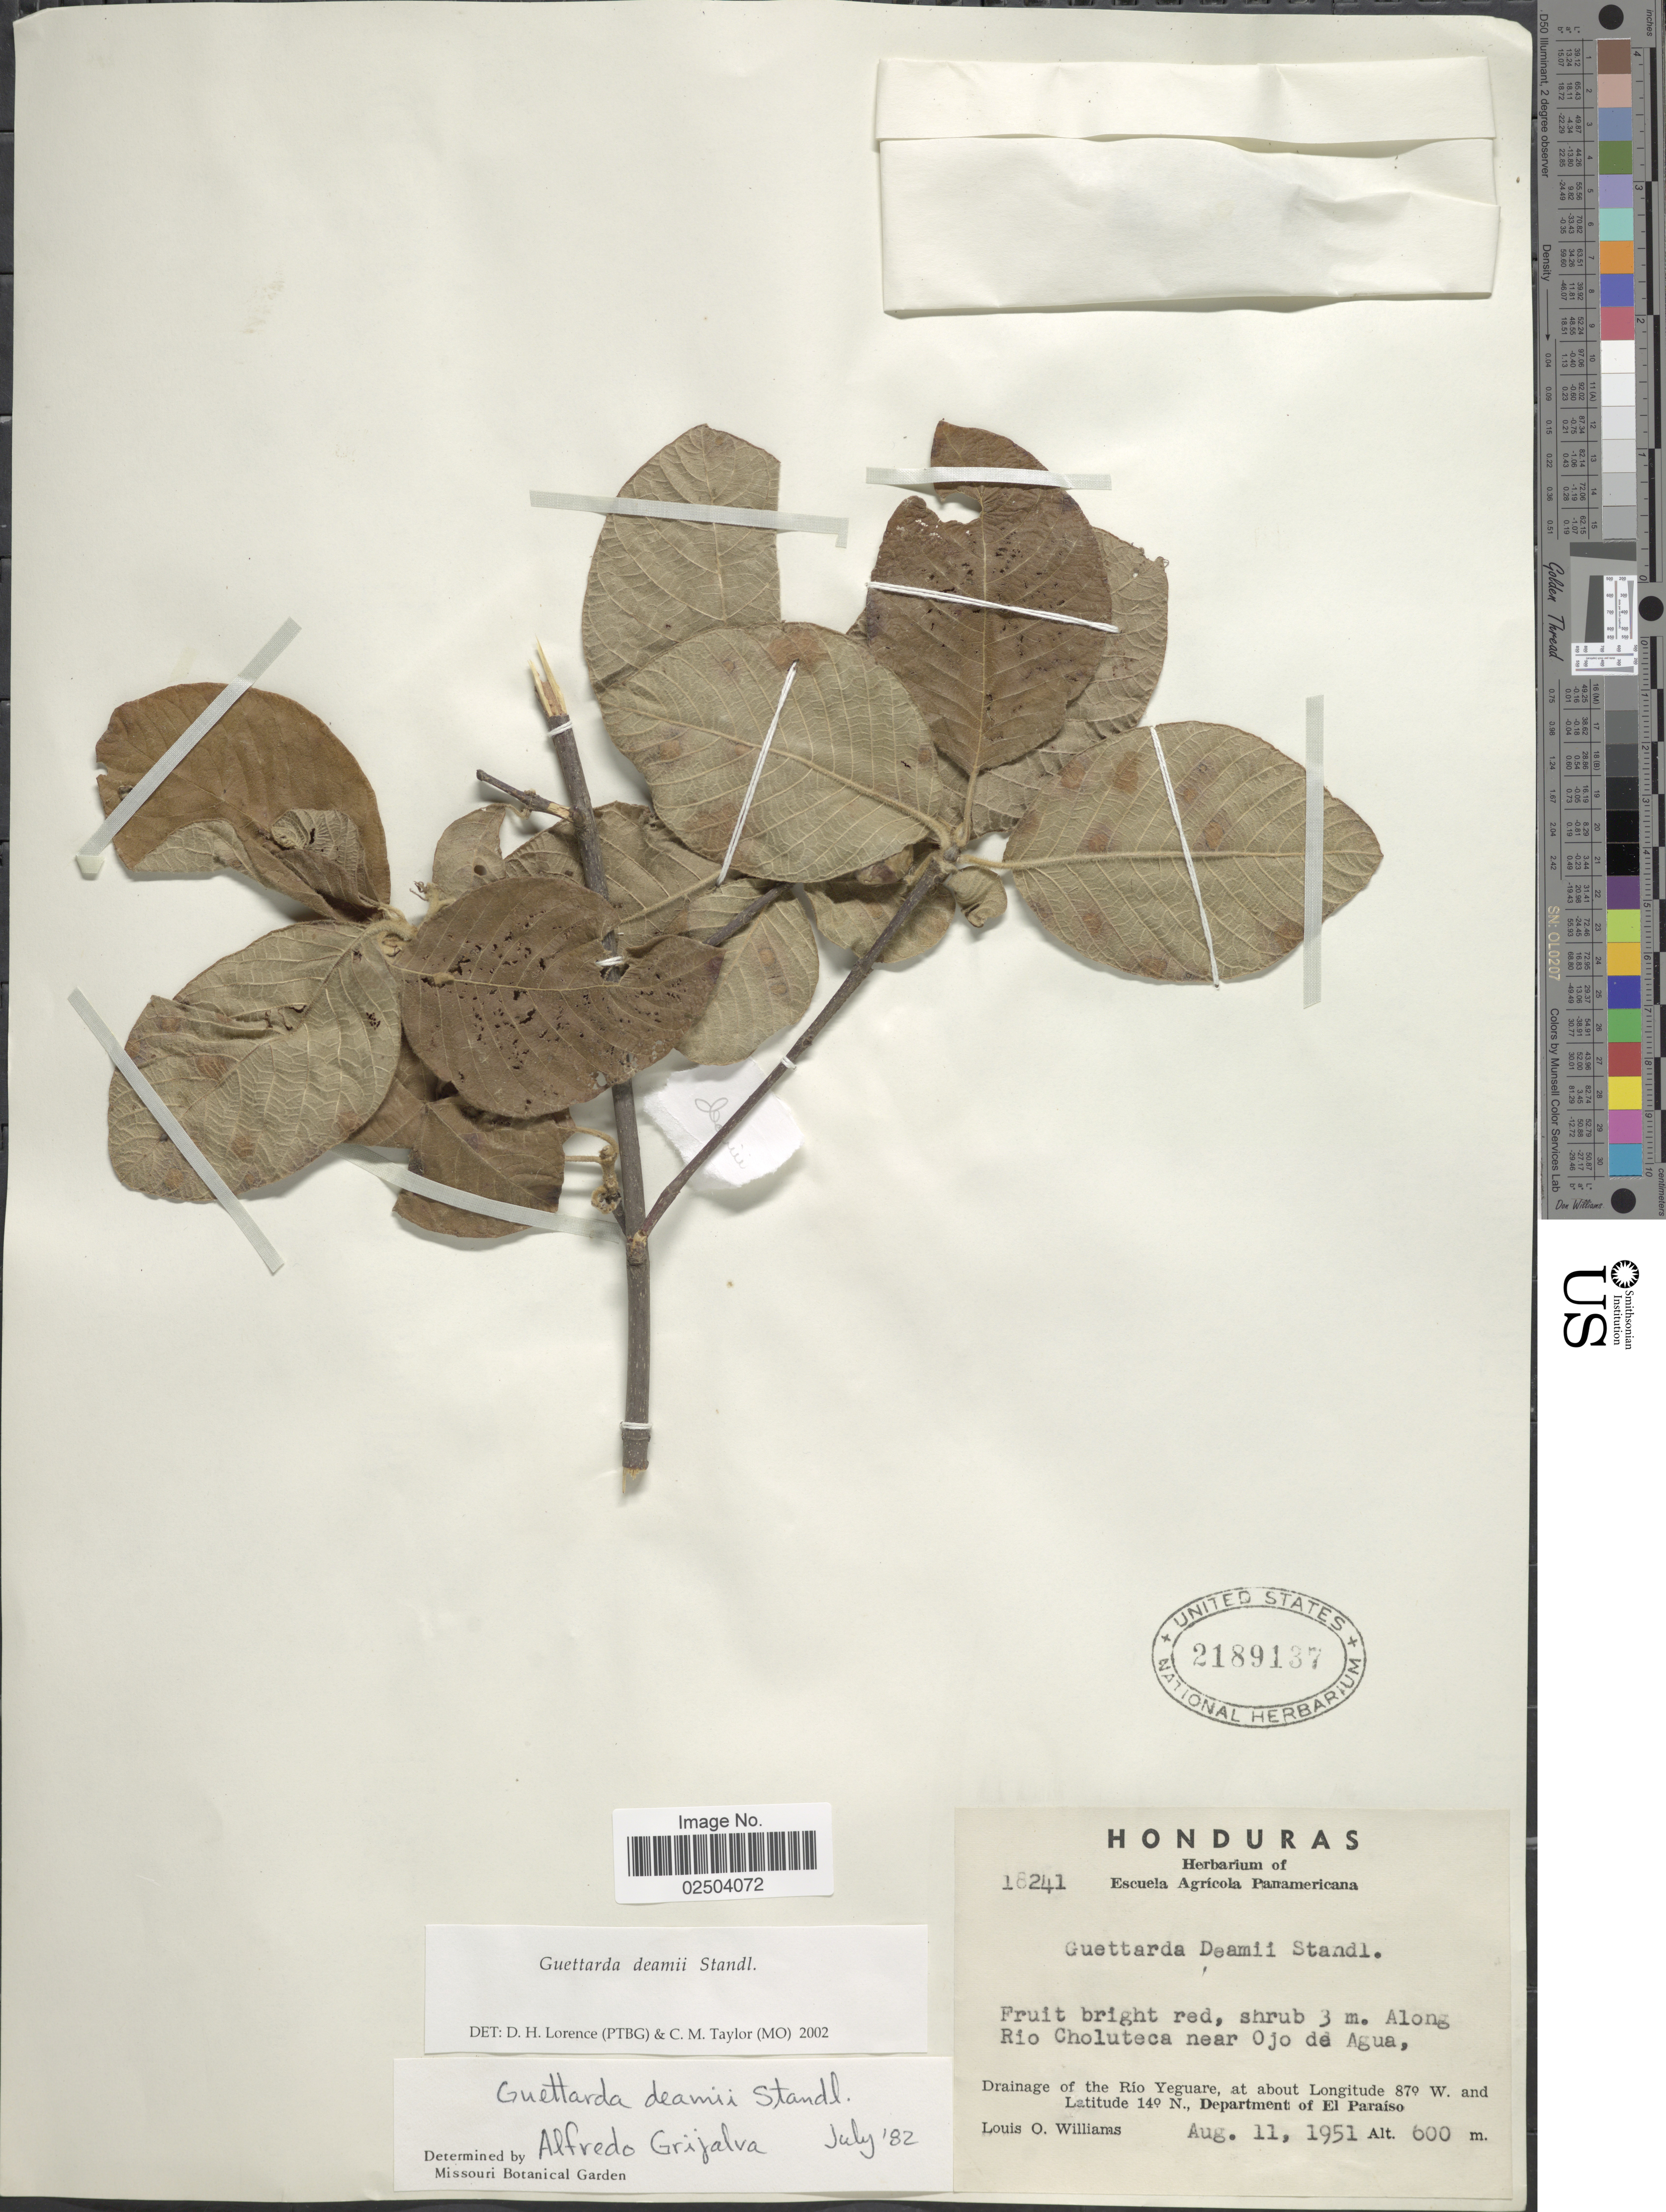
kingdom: Plantae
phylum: Tracheophyta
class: Magnoliopsida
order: Gentianales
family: Rubiaceae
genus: Guettarda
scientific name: Guettarda deamii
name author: Standl.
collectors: L. O. Williams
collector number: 18241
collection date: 1951-08-11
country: Honduras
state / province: El Paraíso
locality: Along Rio Choluteca near Ojo de Agua. Drainage of the Rio Yeguare, Department of El Paraiso.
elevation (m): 600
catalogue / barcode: US 2189137